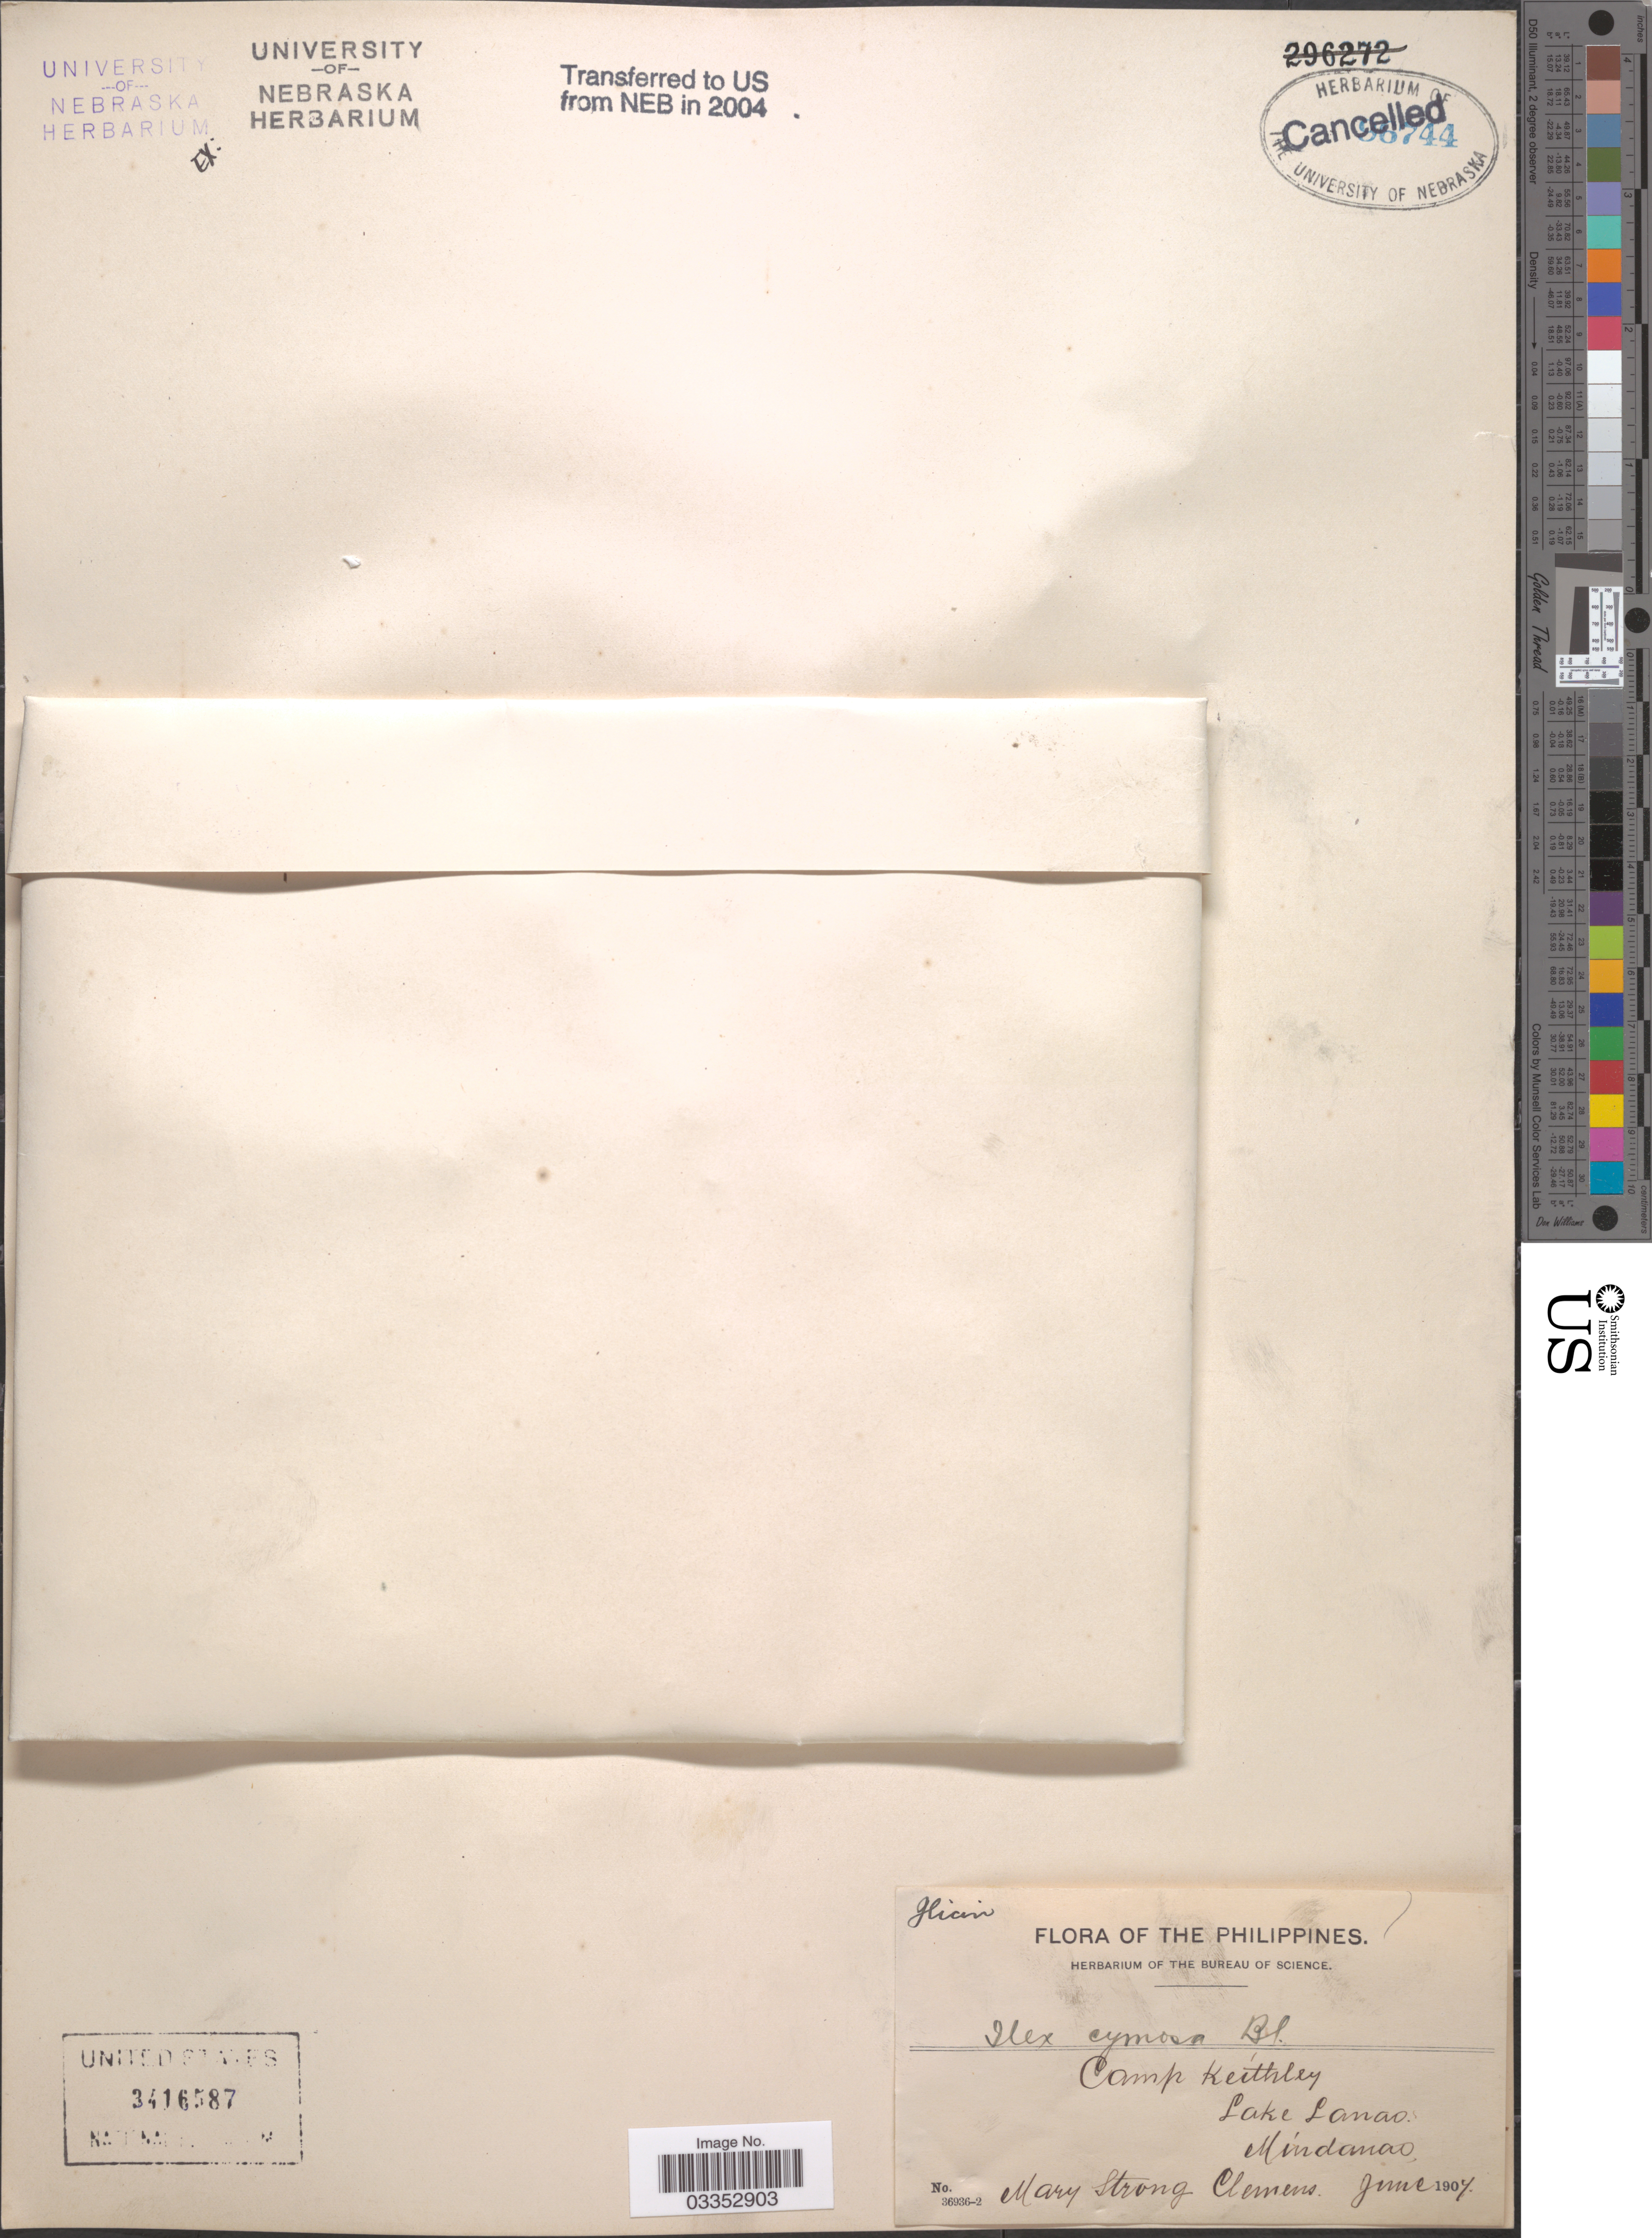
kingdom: Plantae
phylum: Tracheophyta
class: Magnoliopsida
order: Aquifoliales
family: Aquifoliaceae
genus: Ilex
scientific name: Ilex cymosa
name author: Blume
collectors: M. S. Clemens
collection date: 1907-06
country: Philippines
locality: Camp Keithley, Lake Lanao, Mindanao.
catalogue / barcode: US 3416587